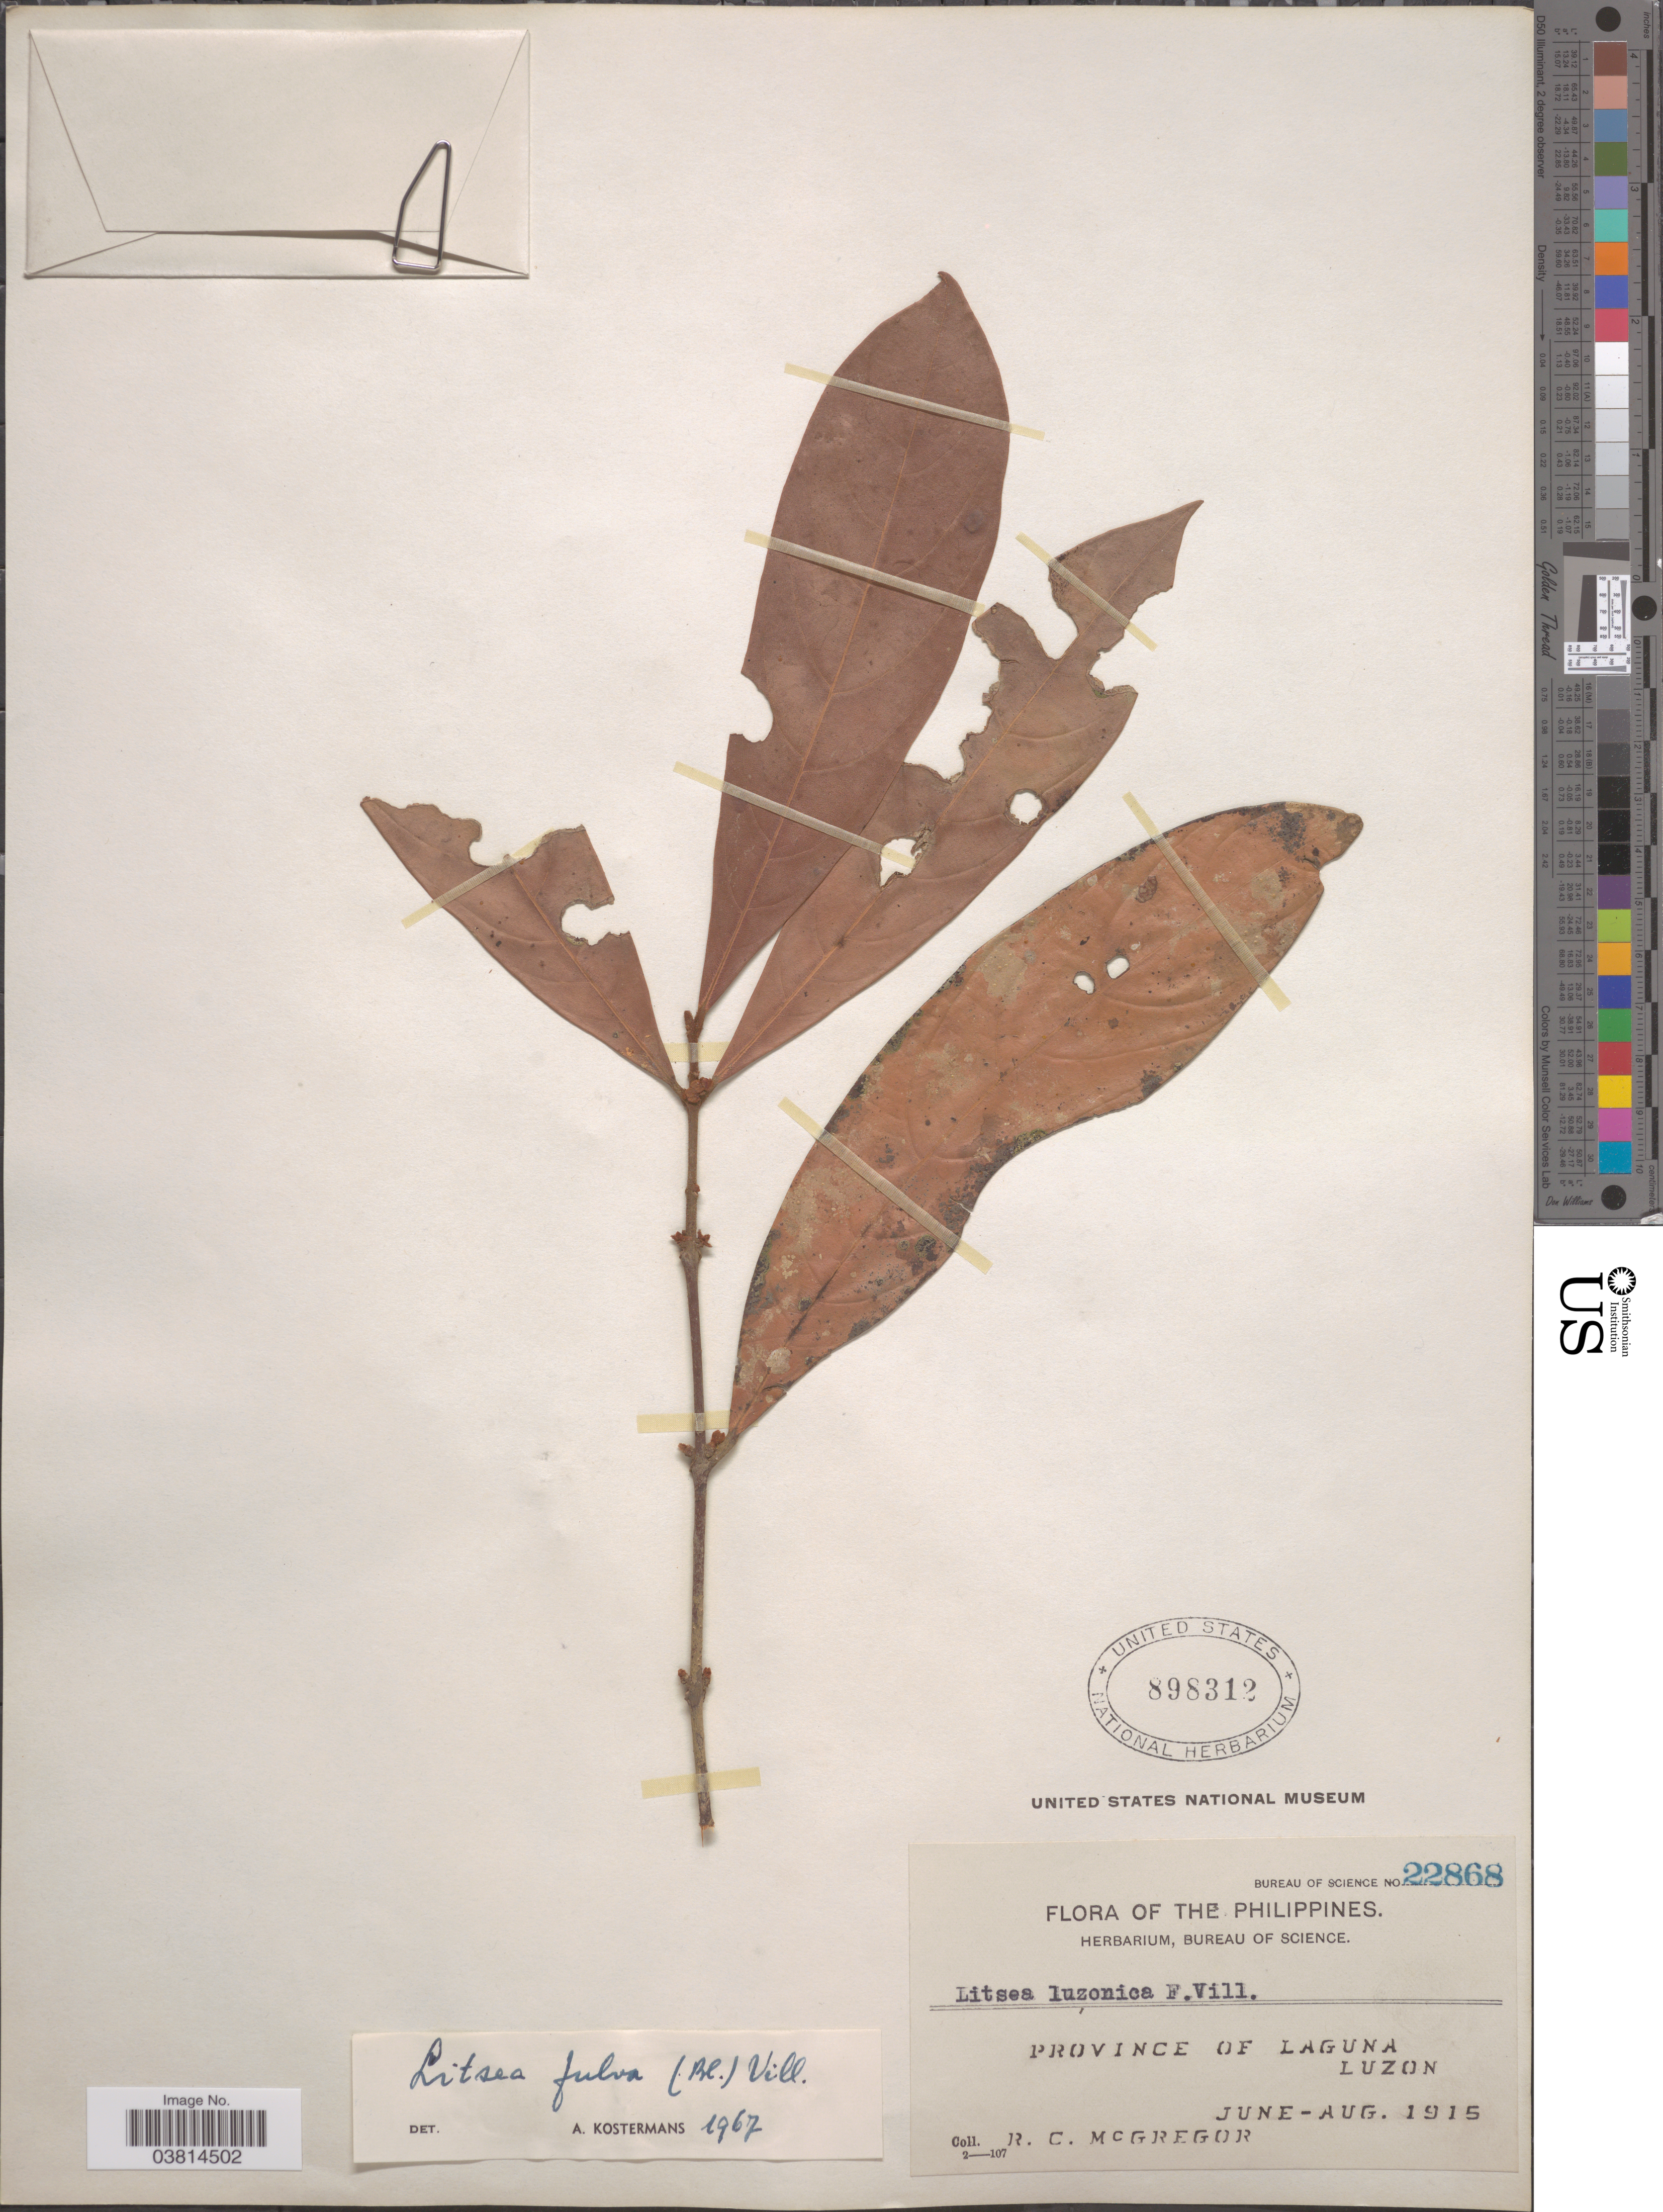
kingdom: Plantae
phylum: Tracheophyta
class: Magnoliopsida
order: Laurales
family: Lauraceae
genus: Litsea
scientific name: Litsea fulva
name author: (Blume) Fern.-Vill.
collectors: R. C. McGregor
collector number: Bureau of Science 22868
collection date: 1915-06/1915-08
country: Philippines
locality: Province of Laguna. Luzon.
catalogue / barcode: US 898312